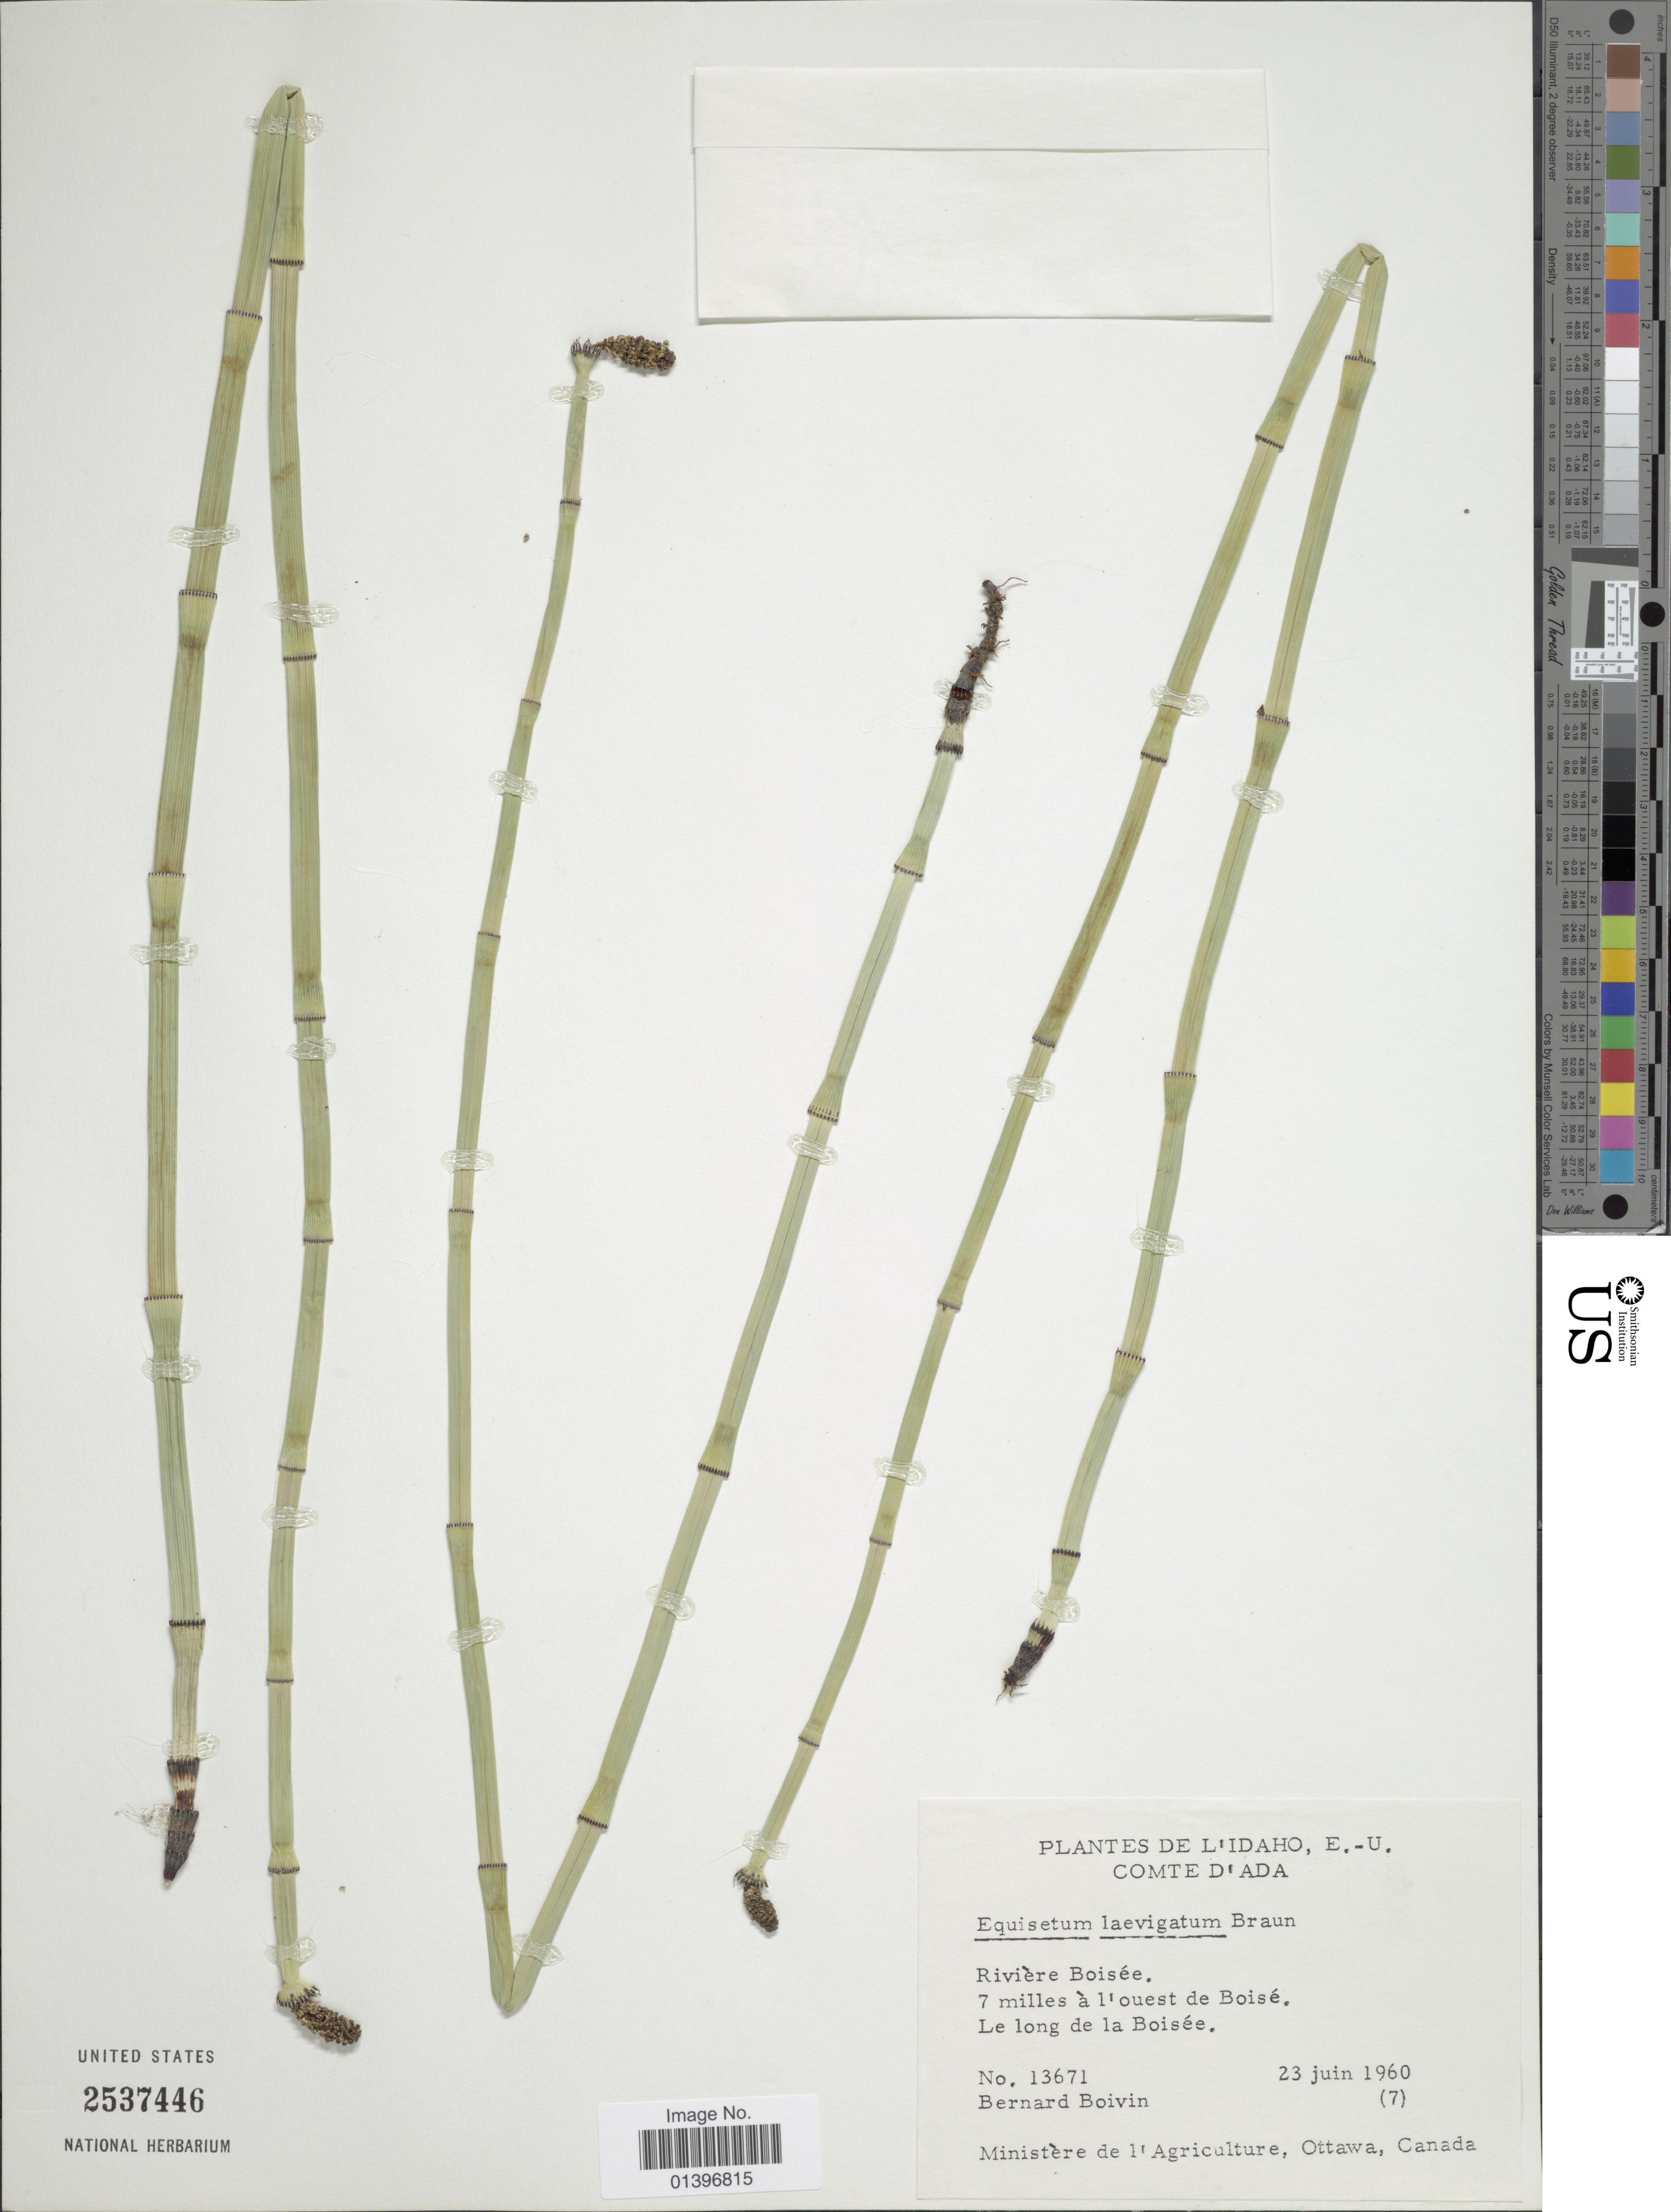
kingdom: Plantae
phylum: Tracheophyta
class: Polypodiopsida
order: Equisetales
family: Equisetaceae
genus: Equisetum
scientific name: Equisetum laevigatum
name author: A. Braun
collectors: J. R. B. Boivin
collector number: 13671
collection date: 1960-06-23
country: United States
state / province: Idaho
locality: Plantes de L'Idaho, E.-U. Comte D'Ada. Rivière Boisée. 7 miles à l'ouest de Boisé. Le long de la Boisée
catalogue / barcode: US 2537446